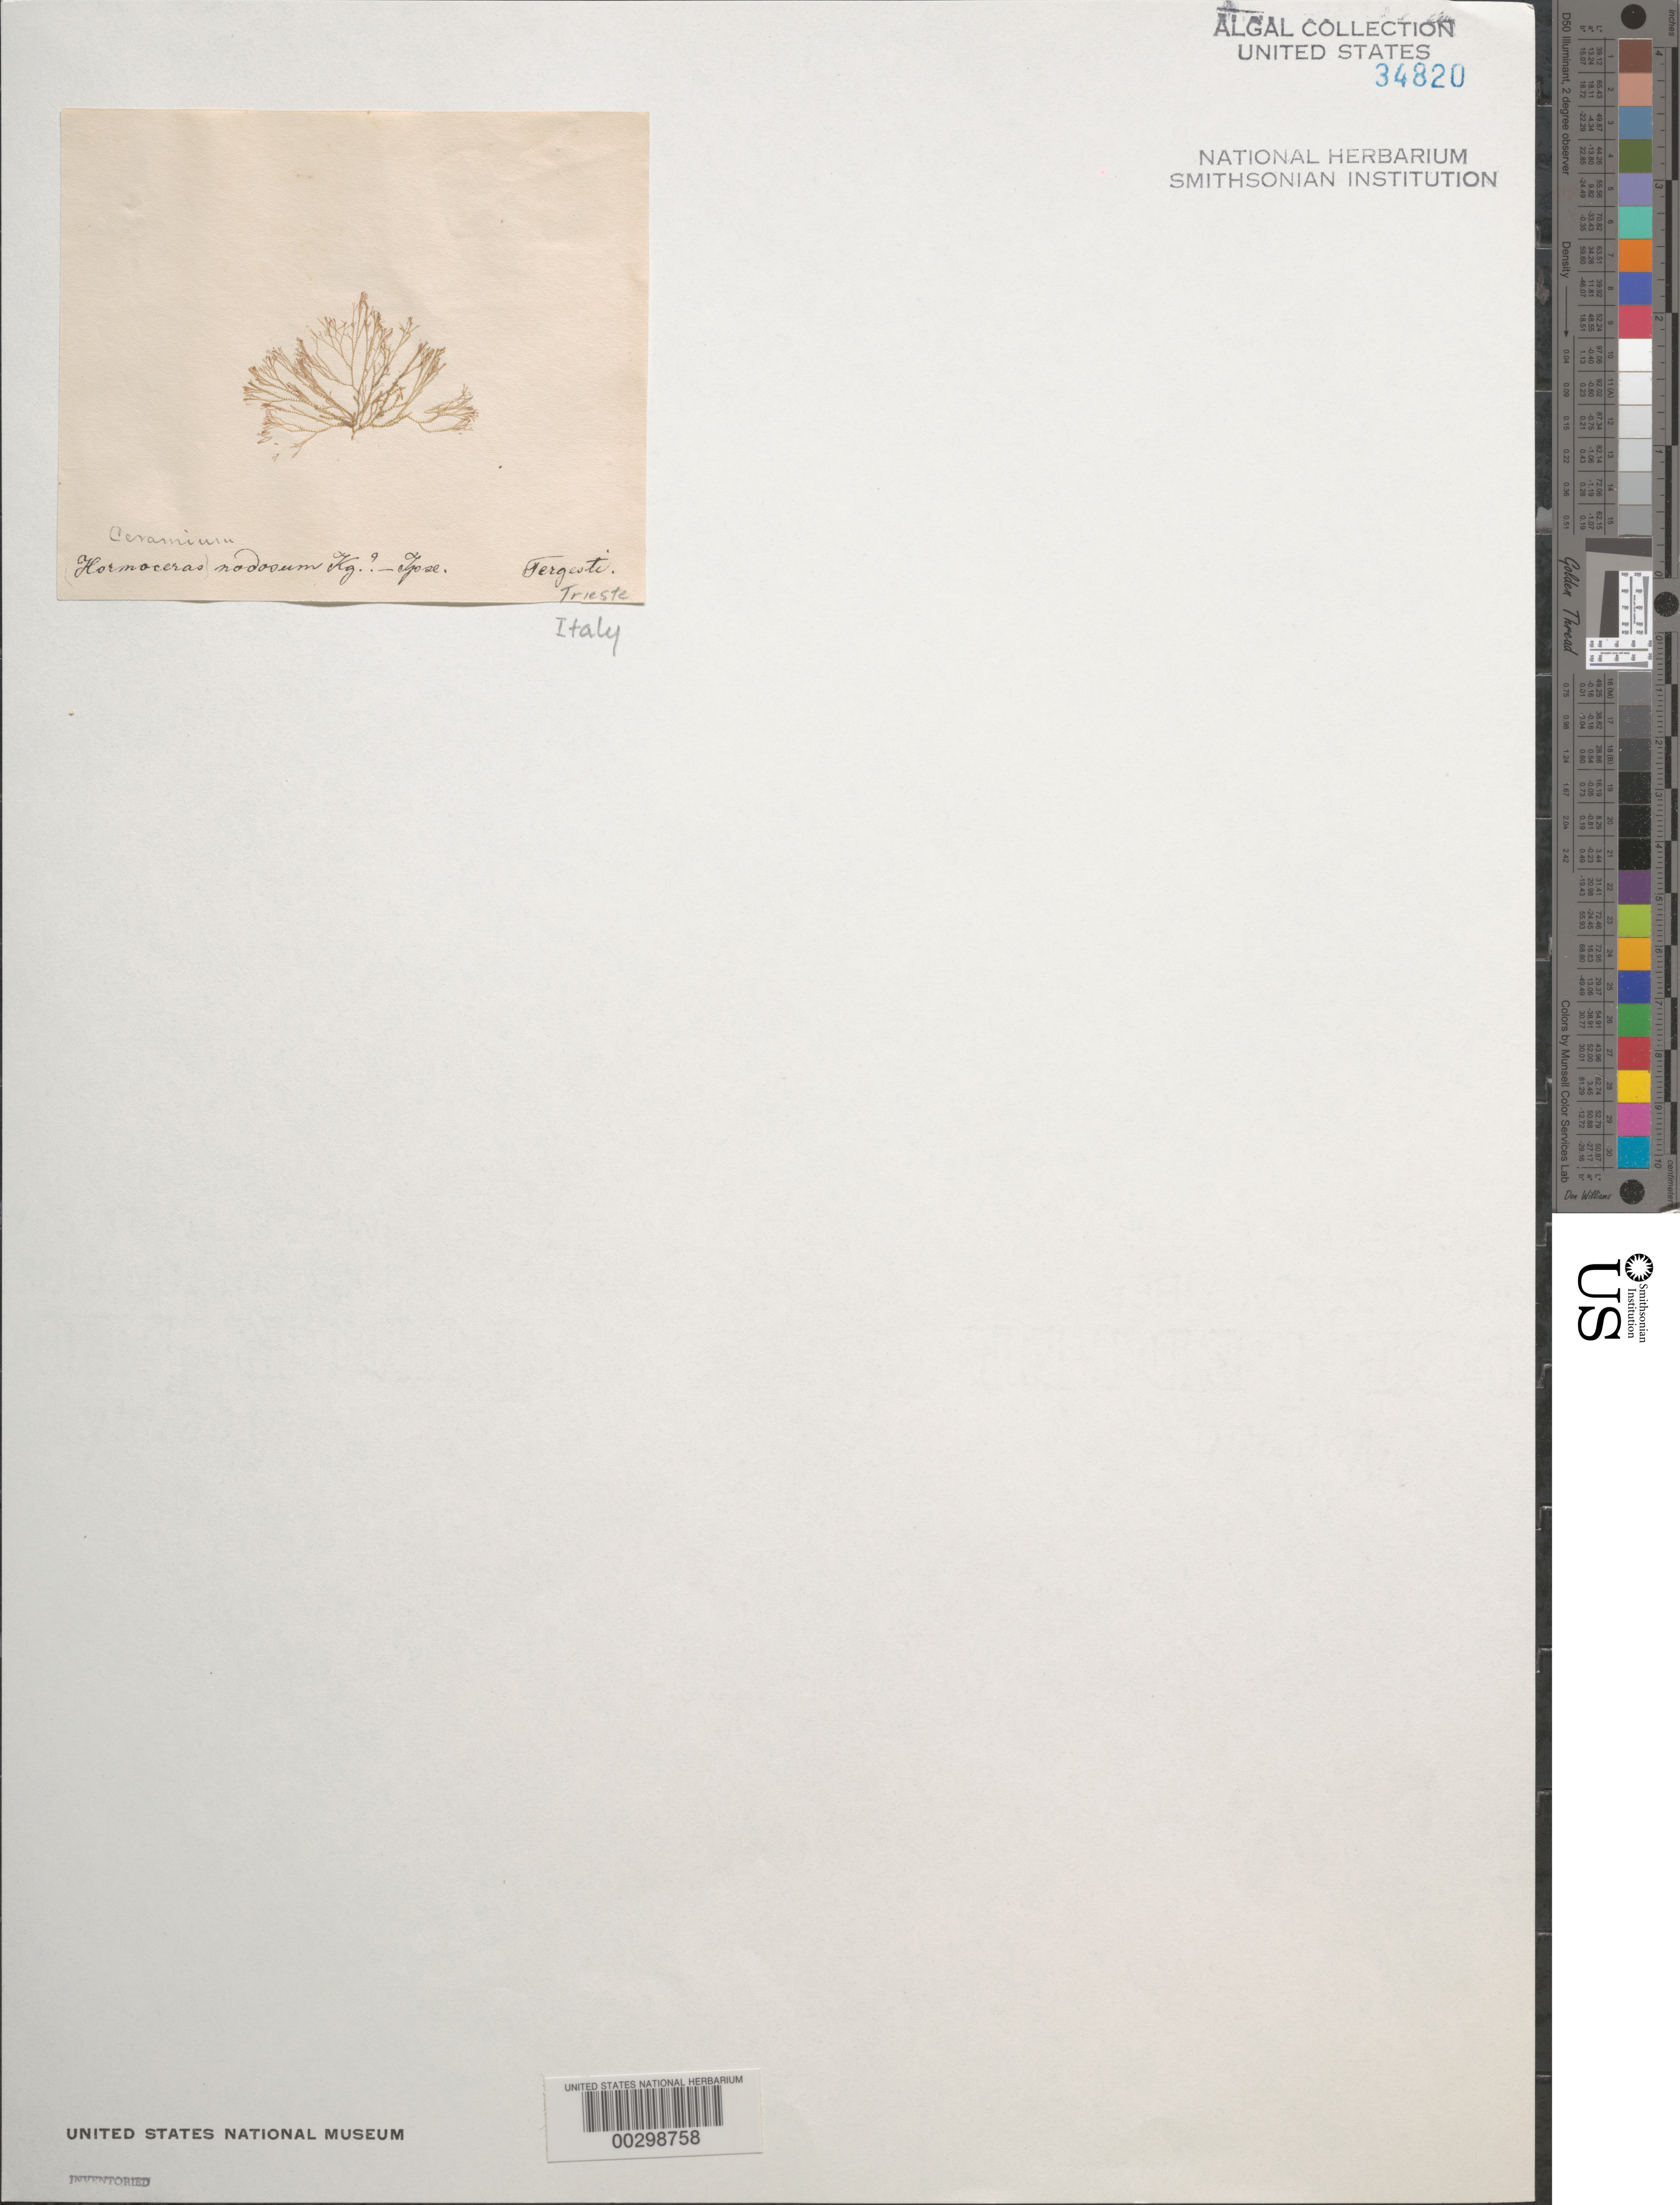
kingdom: Plantae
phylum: Rhodophyta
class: Florideophyceae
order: Ceramiales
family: Ceramiaceae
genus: Ceramium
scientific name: Ceramium nodosum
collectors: F. T. Kützing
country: Italy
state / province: Friuli-Venezia Giulia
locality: Trieste (Tergesti)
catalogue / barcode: US 34820